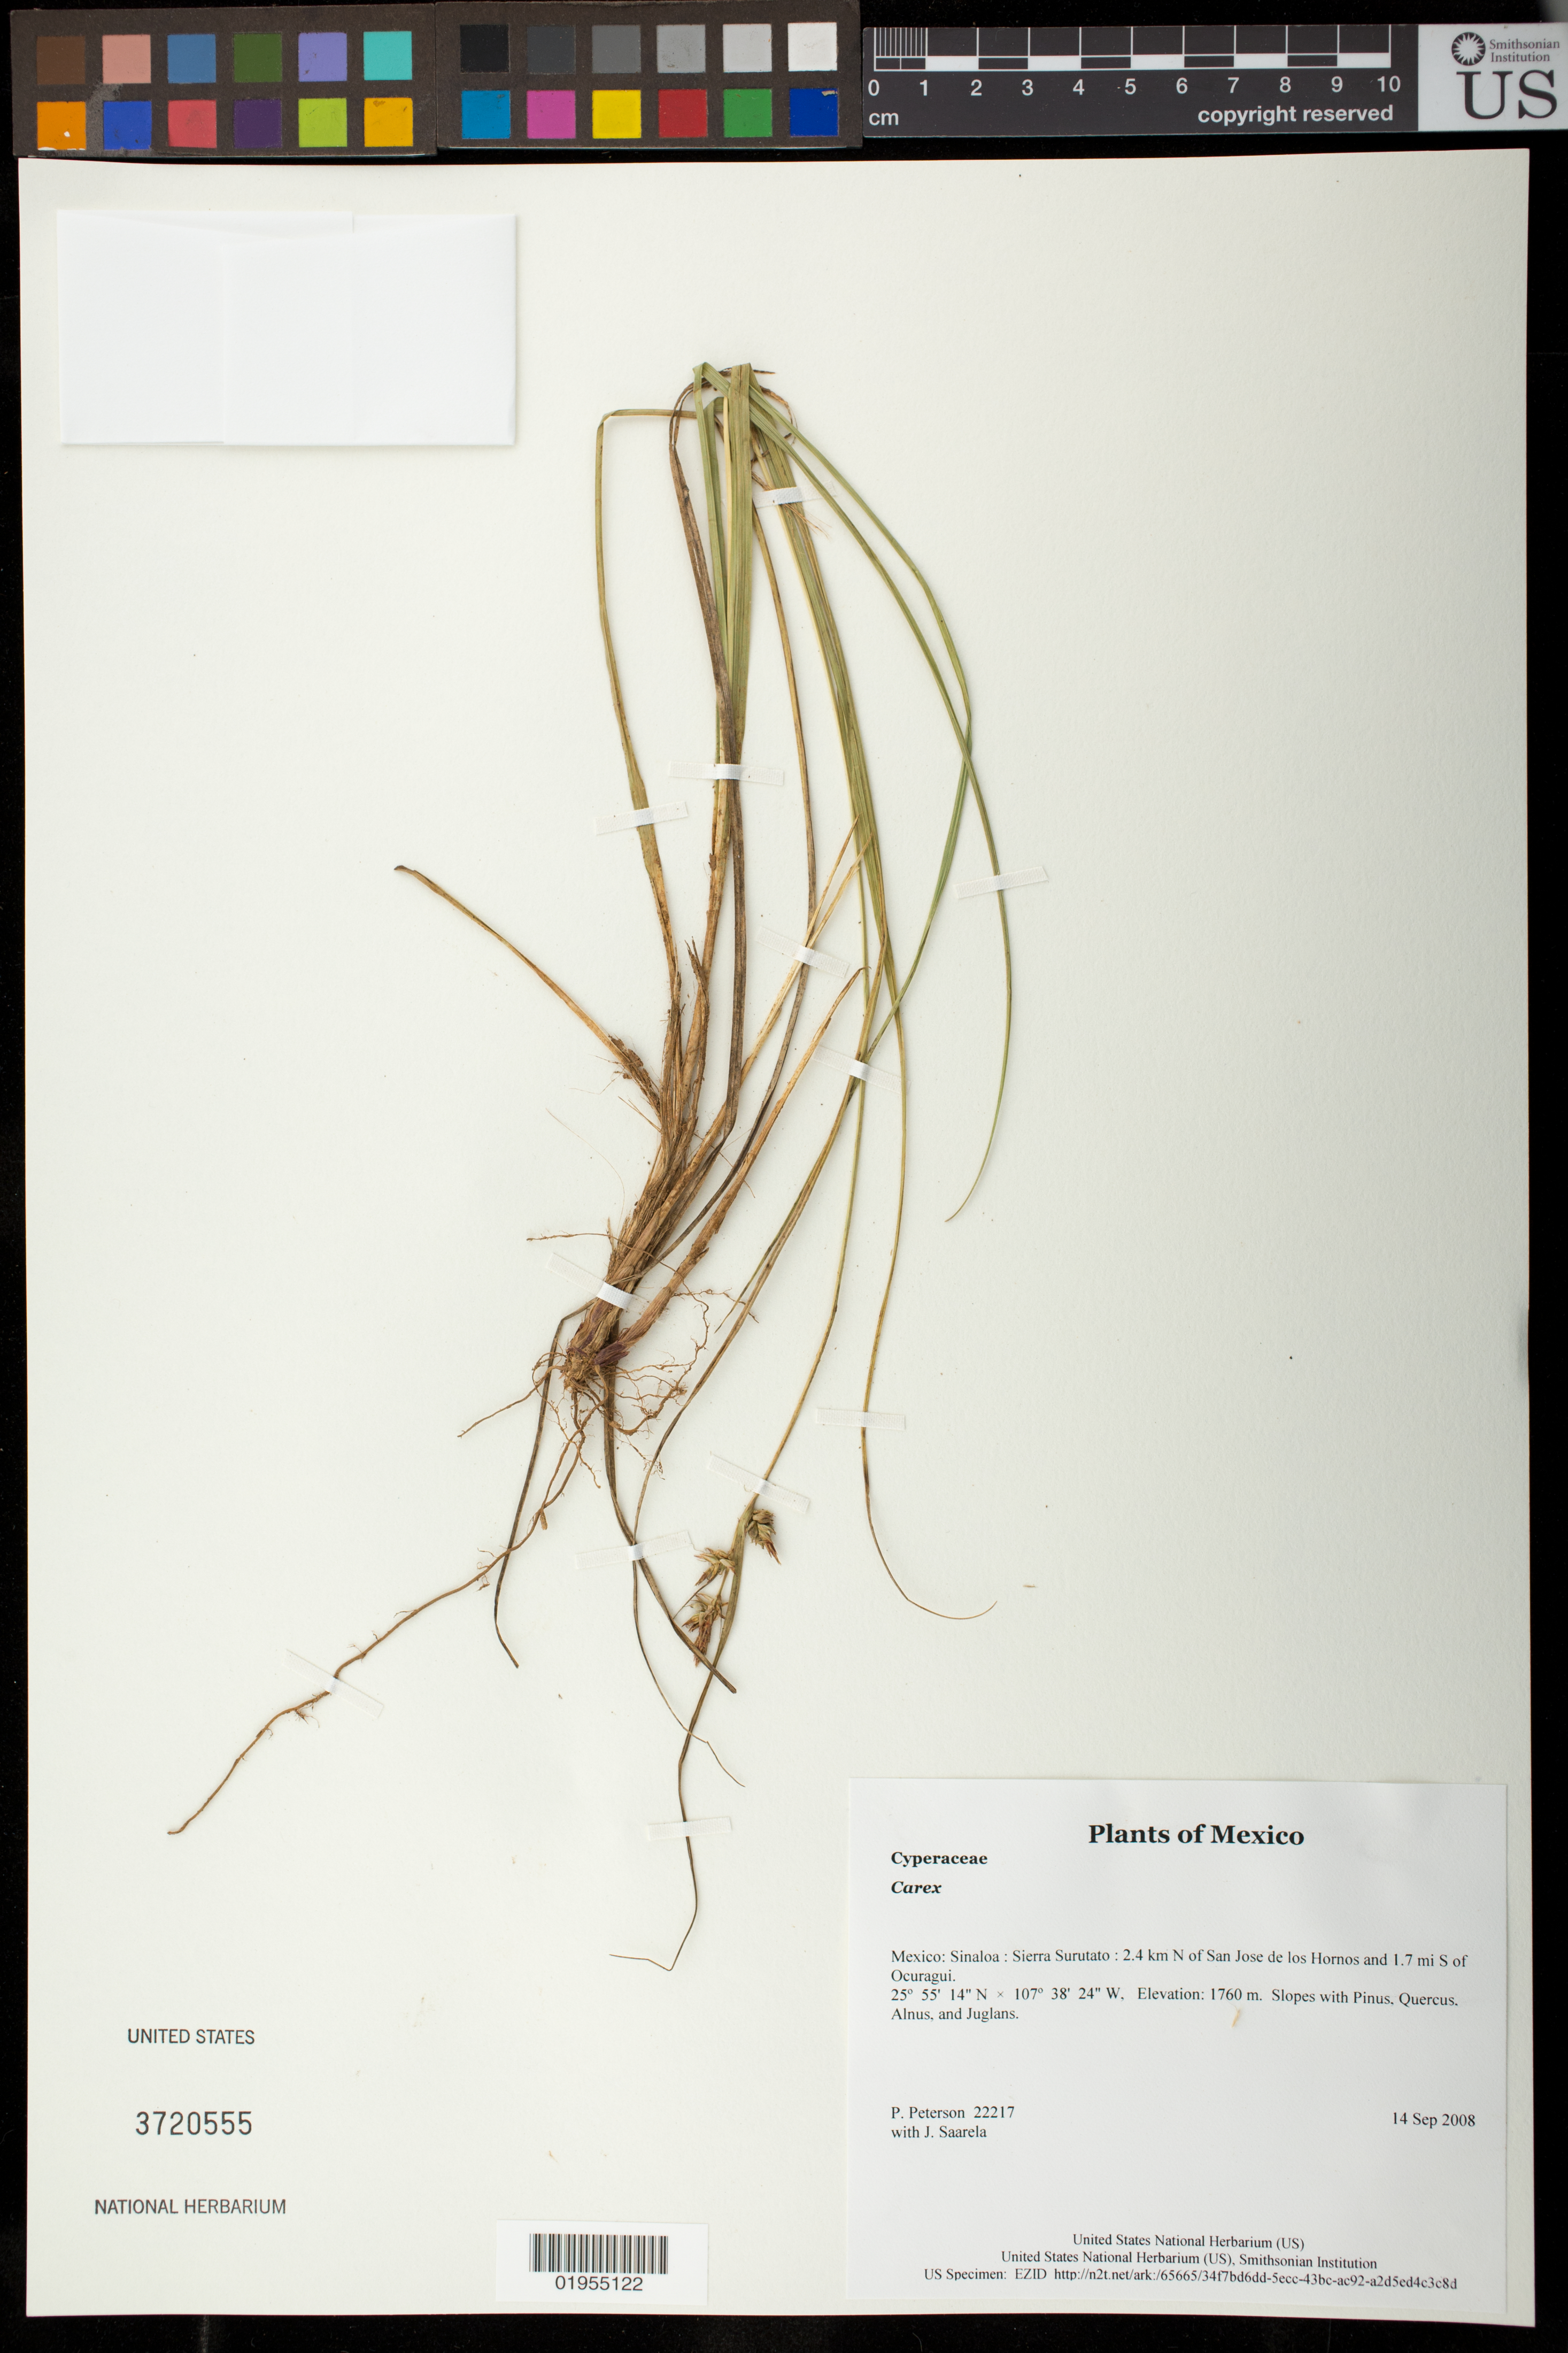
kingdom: Plantae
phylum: Tracheophyta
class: Liliopsida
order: Poales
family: Cyperaceae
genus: Carex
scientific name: Carex sp.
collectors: P. M. Peterson & J. Saarela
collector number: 22217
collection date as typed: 14 Sep 2008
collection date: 2008-09-14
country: Mexico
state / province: Sinaloa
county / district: Sierra Surutato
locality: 2.4 km N of San Jose de los Hornos and 1.7 mi S of Ocuragui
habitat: Slopes with Pinus, Quercus, Alnus, and Juglans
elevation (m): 1760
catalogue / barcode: US 3720555